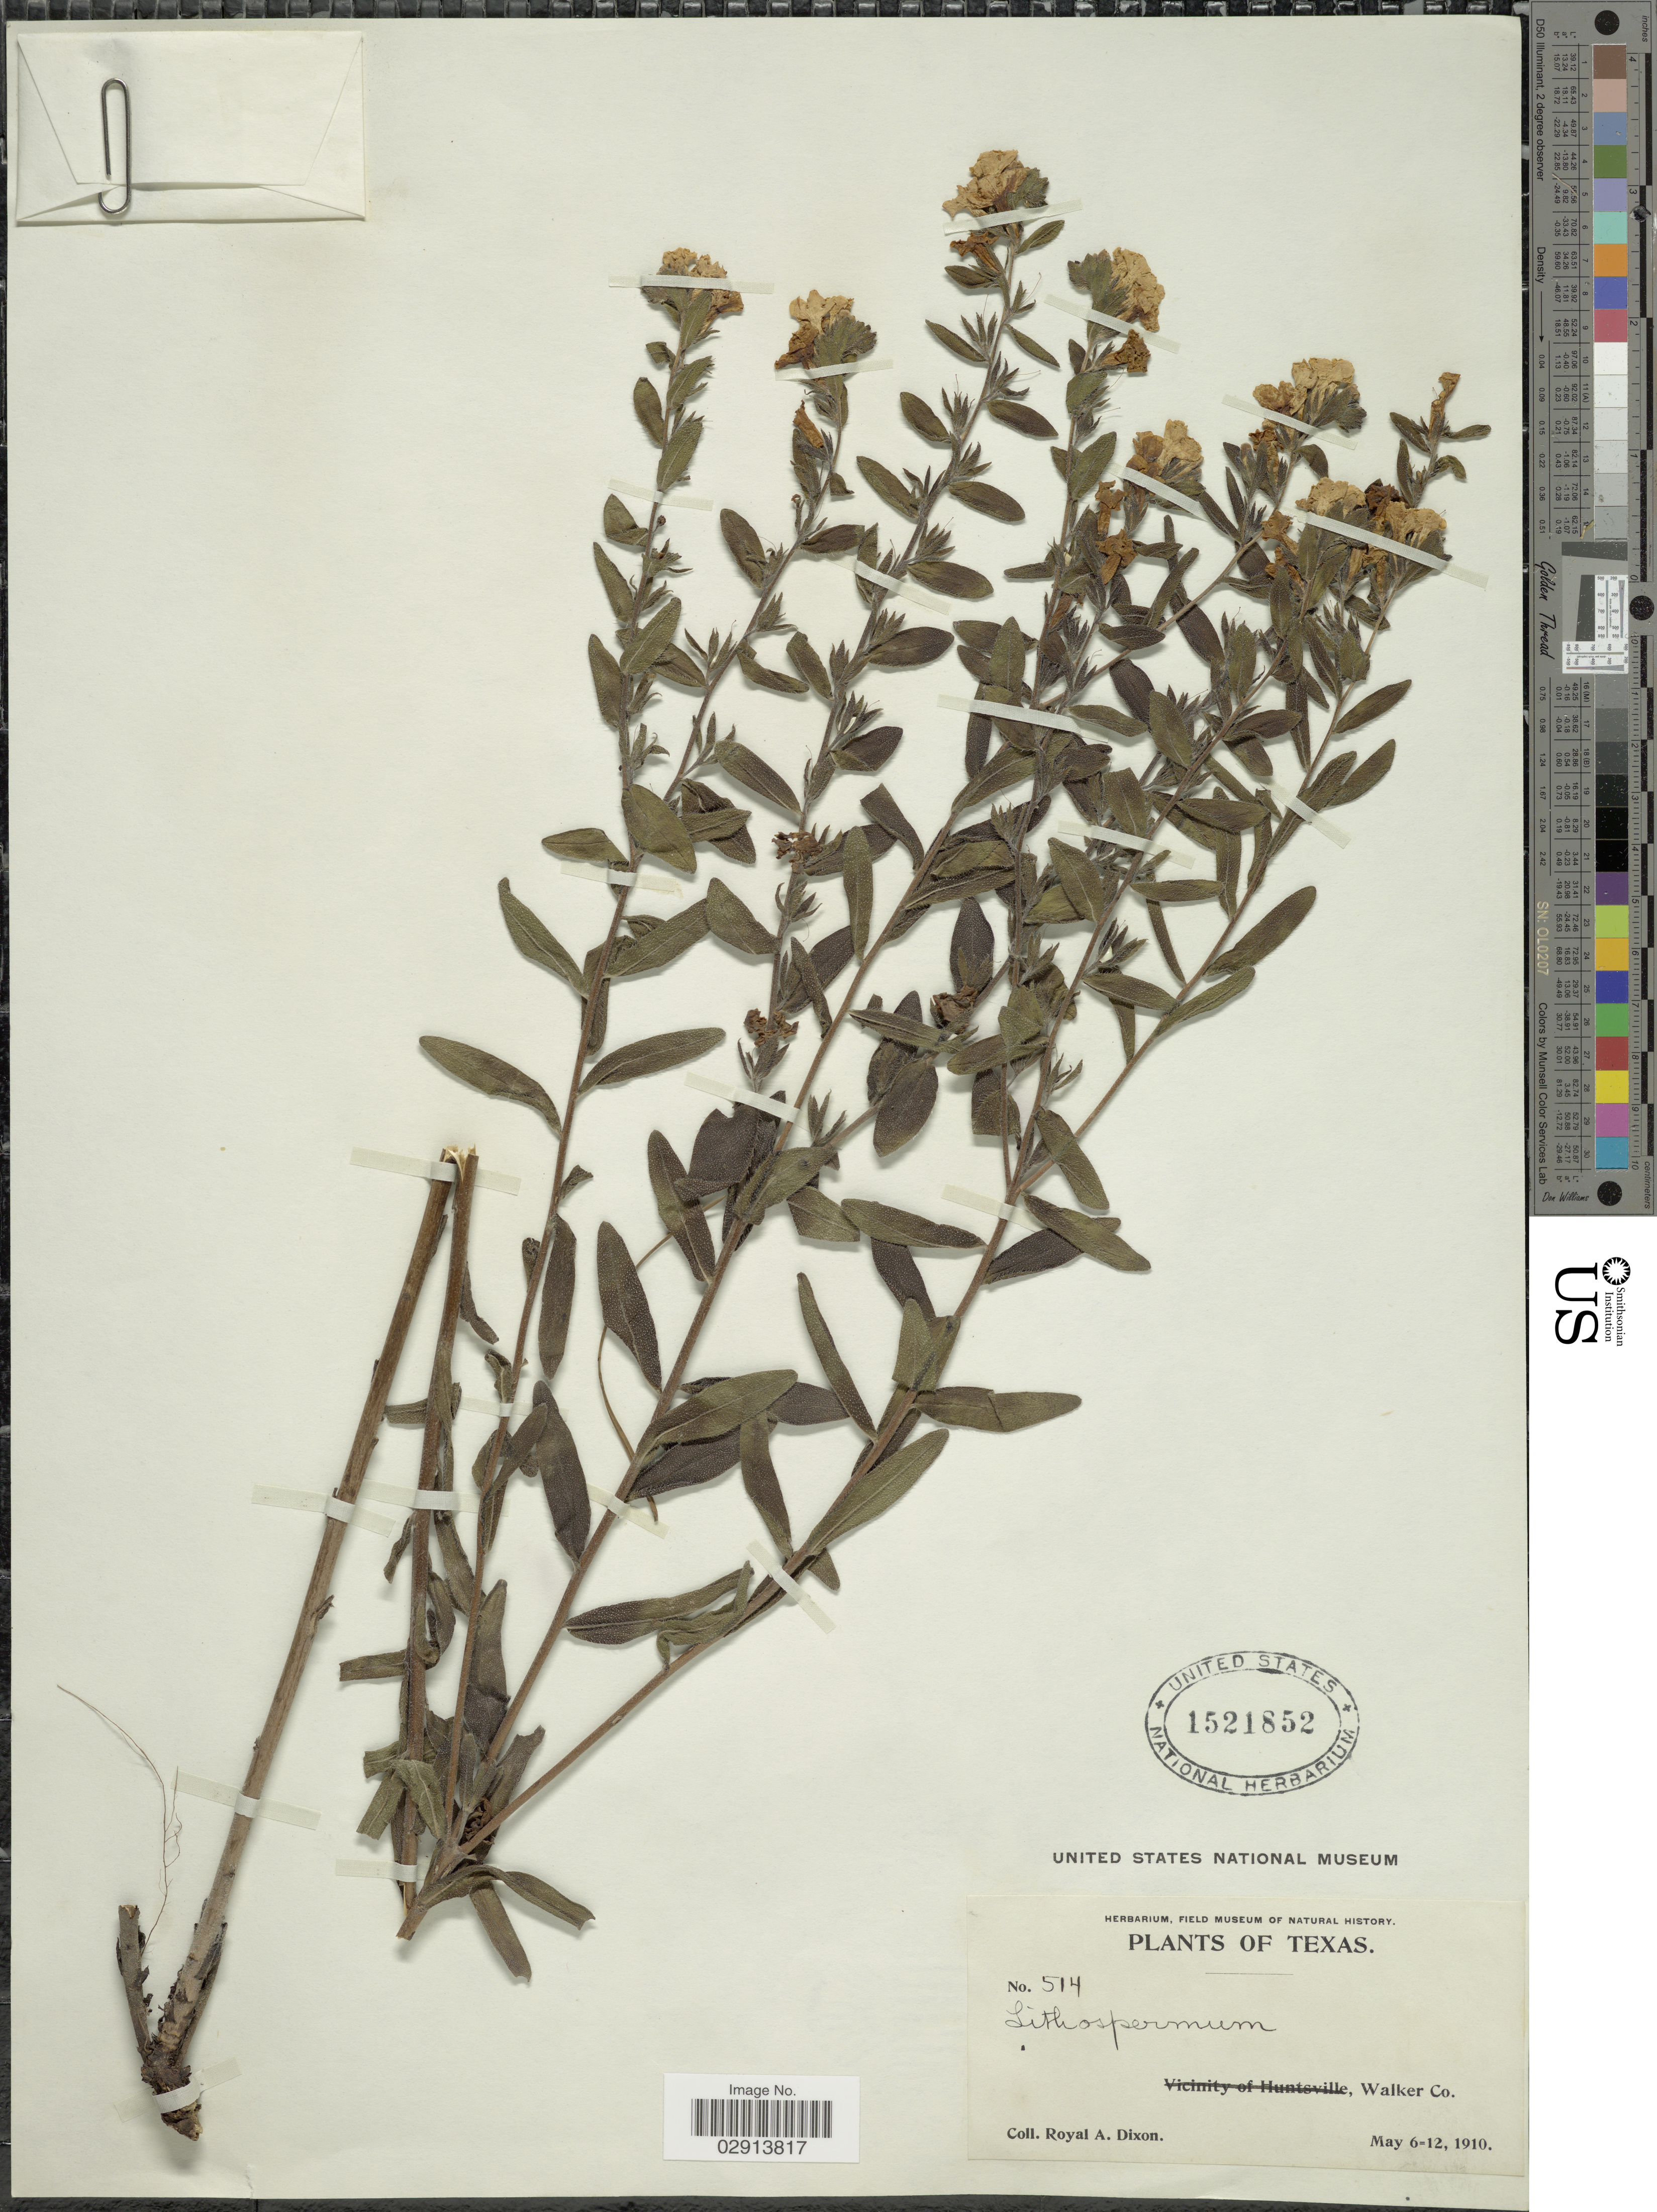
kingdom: Plantae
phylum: Tracheophyta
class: Magnoliopsida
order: Boraginales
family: Boraginaceae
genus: Lithospermum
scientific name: Lithospermum caroliniense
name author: (J.F. Gmel.) MacMill.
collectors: R. A. Dixon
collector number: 514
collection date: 1910-05-06/1910-05-12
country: United States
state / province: Texas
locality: Walker Co.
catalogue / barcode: US 1521852